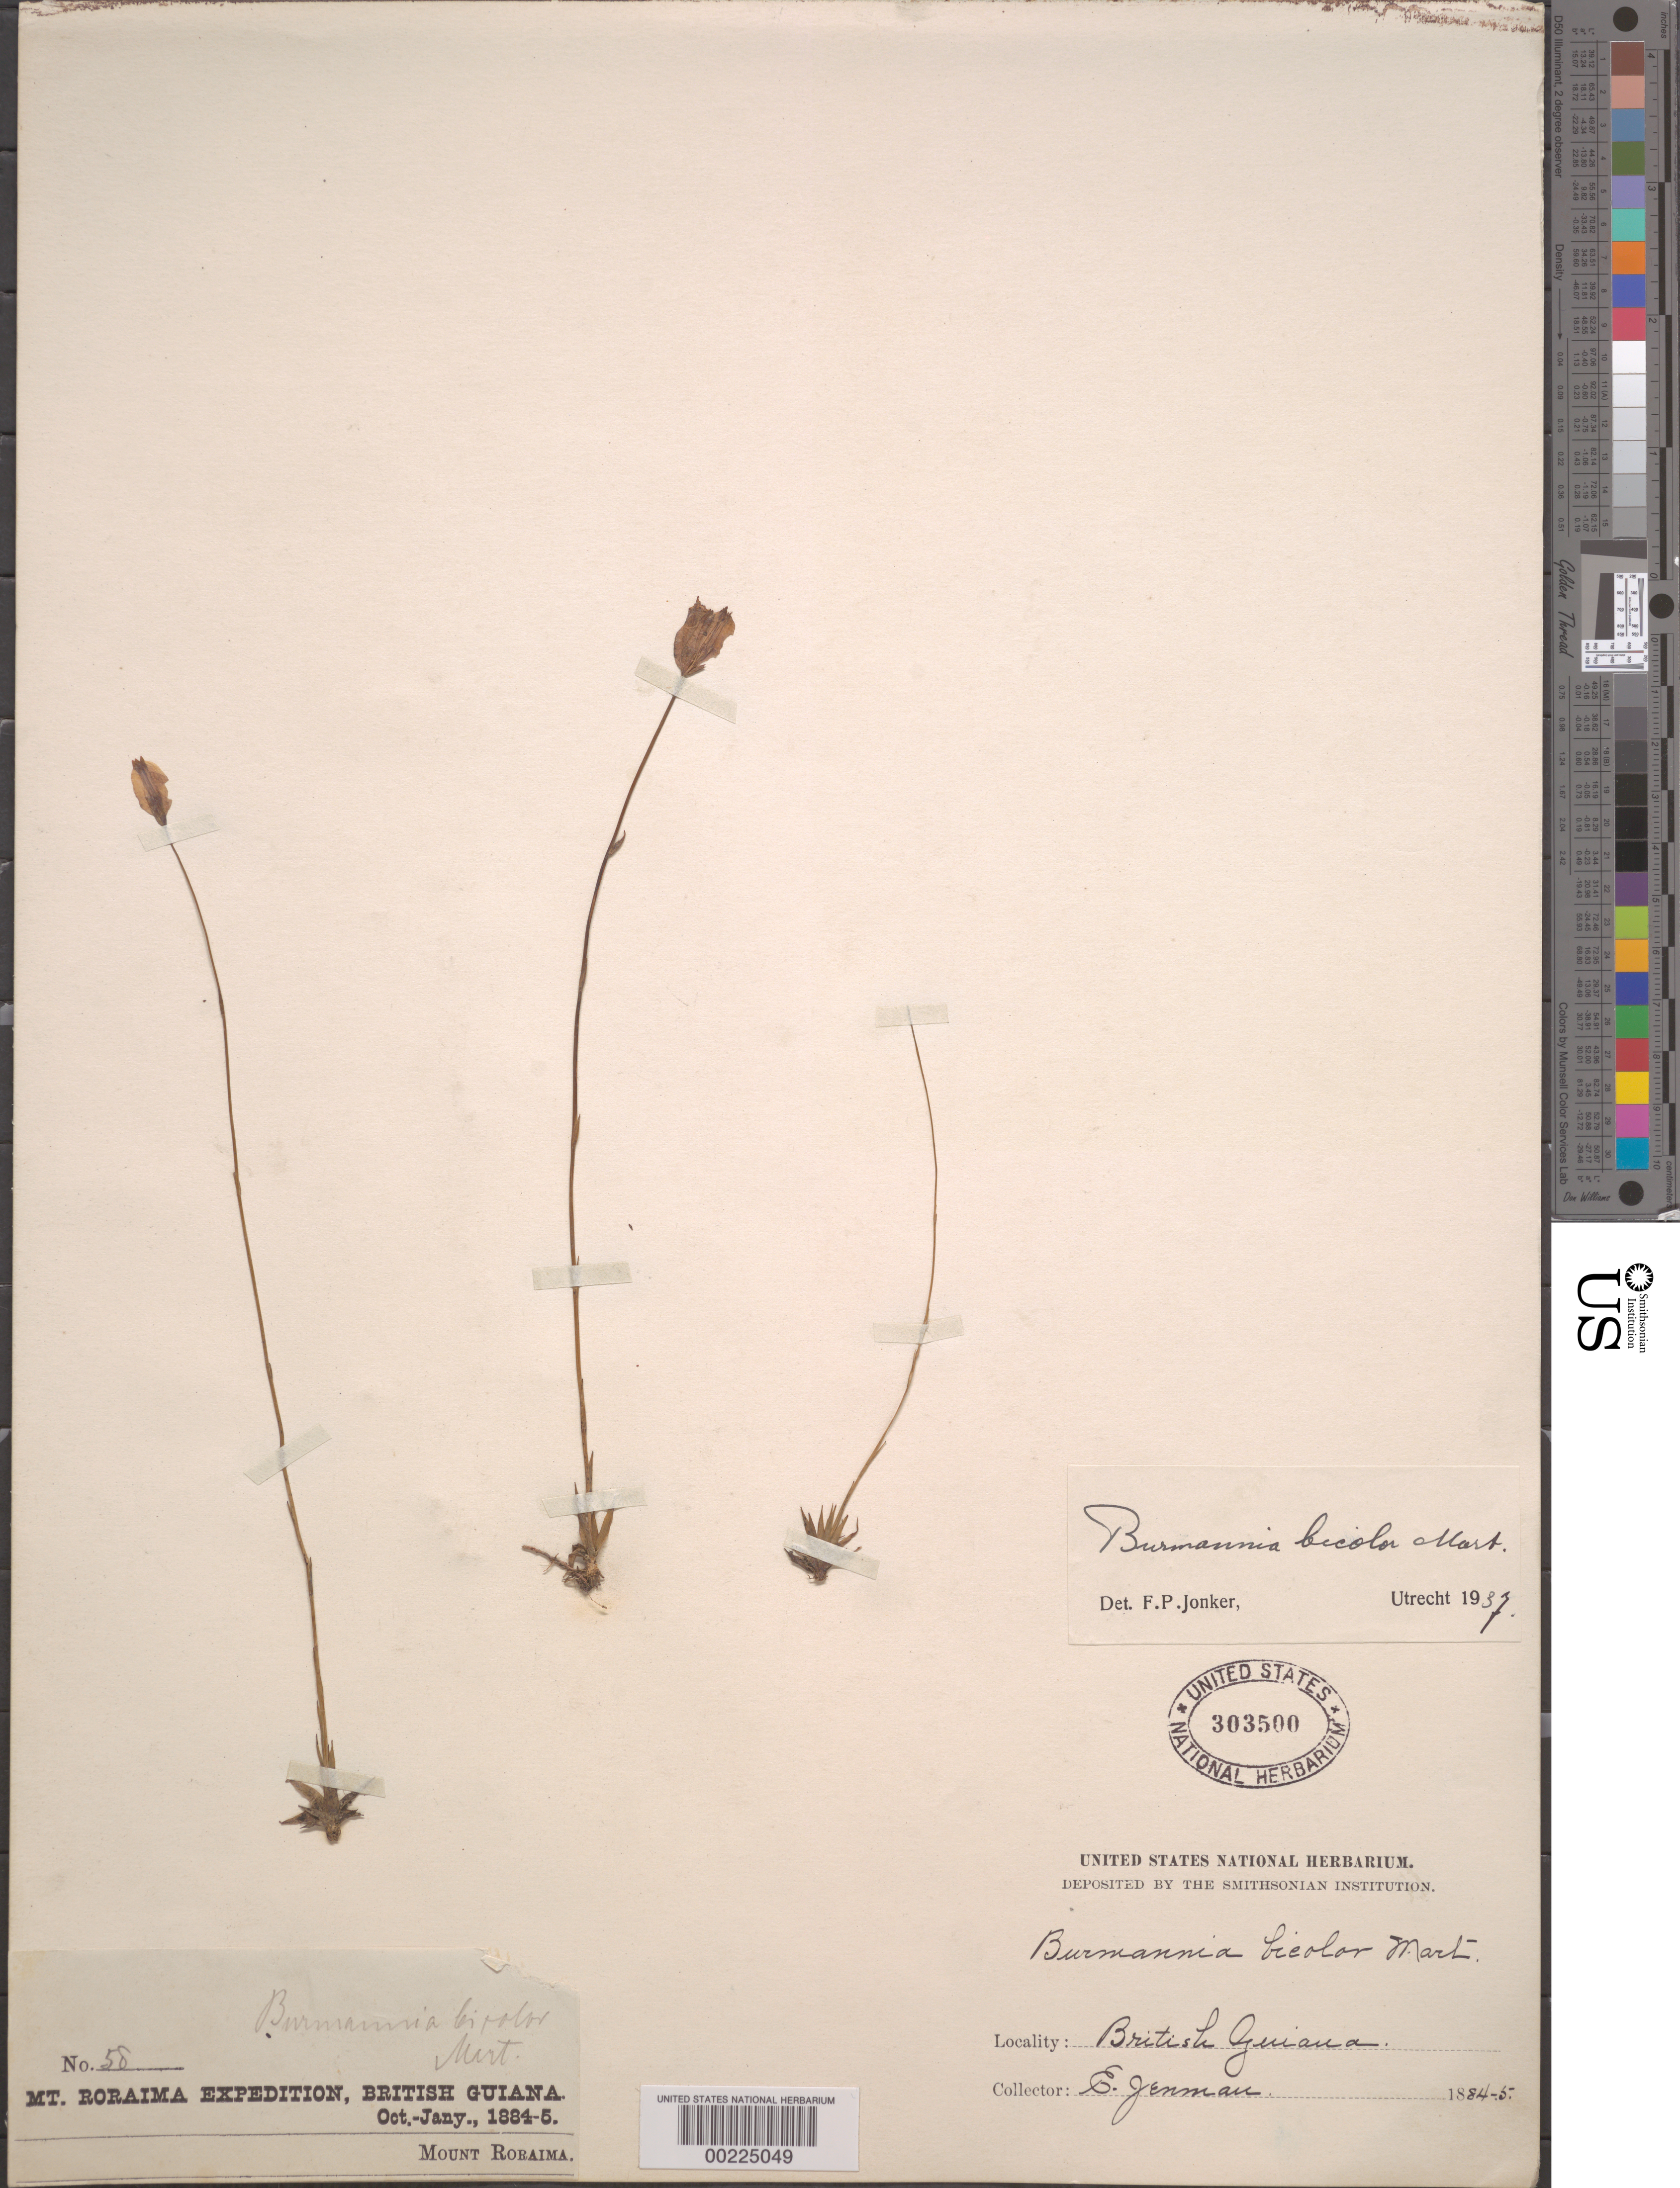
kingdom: Plantae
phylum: Tracheophyta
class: Liliopsida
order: Dioscoreales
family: Burmanniaceae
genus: Burmannia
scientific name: Burmannia bicolor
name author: Mart.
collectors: E. Jenman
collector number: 58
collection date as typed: Oct 1884 to -- Jan 1885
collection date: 1884-10/1885-01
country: Guyana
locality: Mount roraima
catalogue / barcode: US 303500